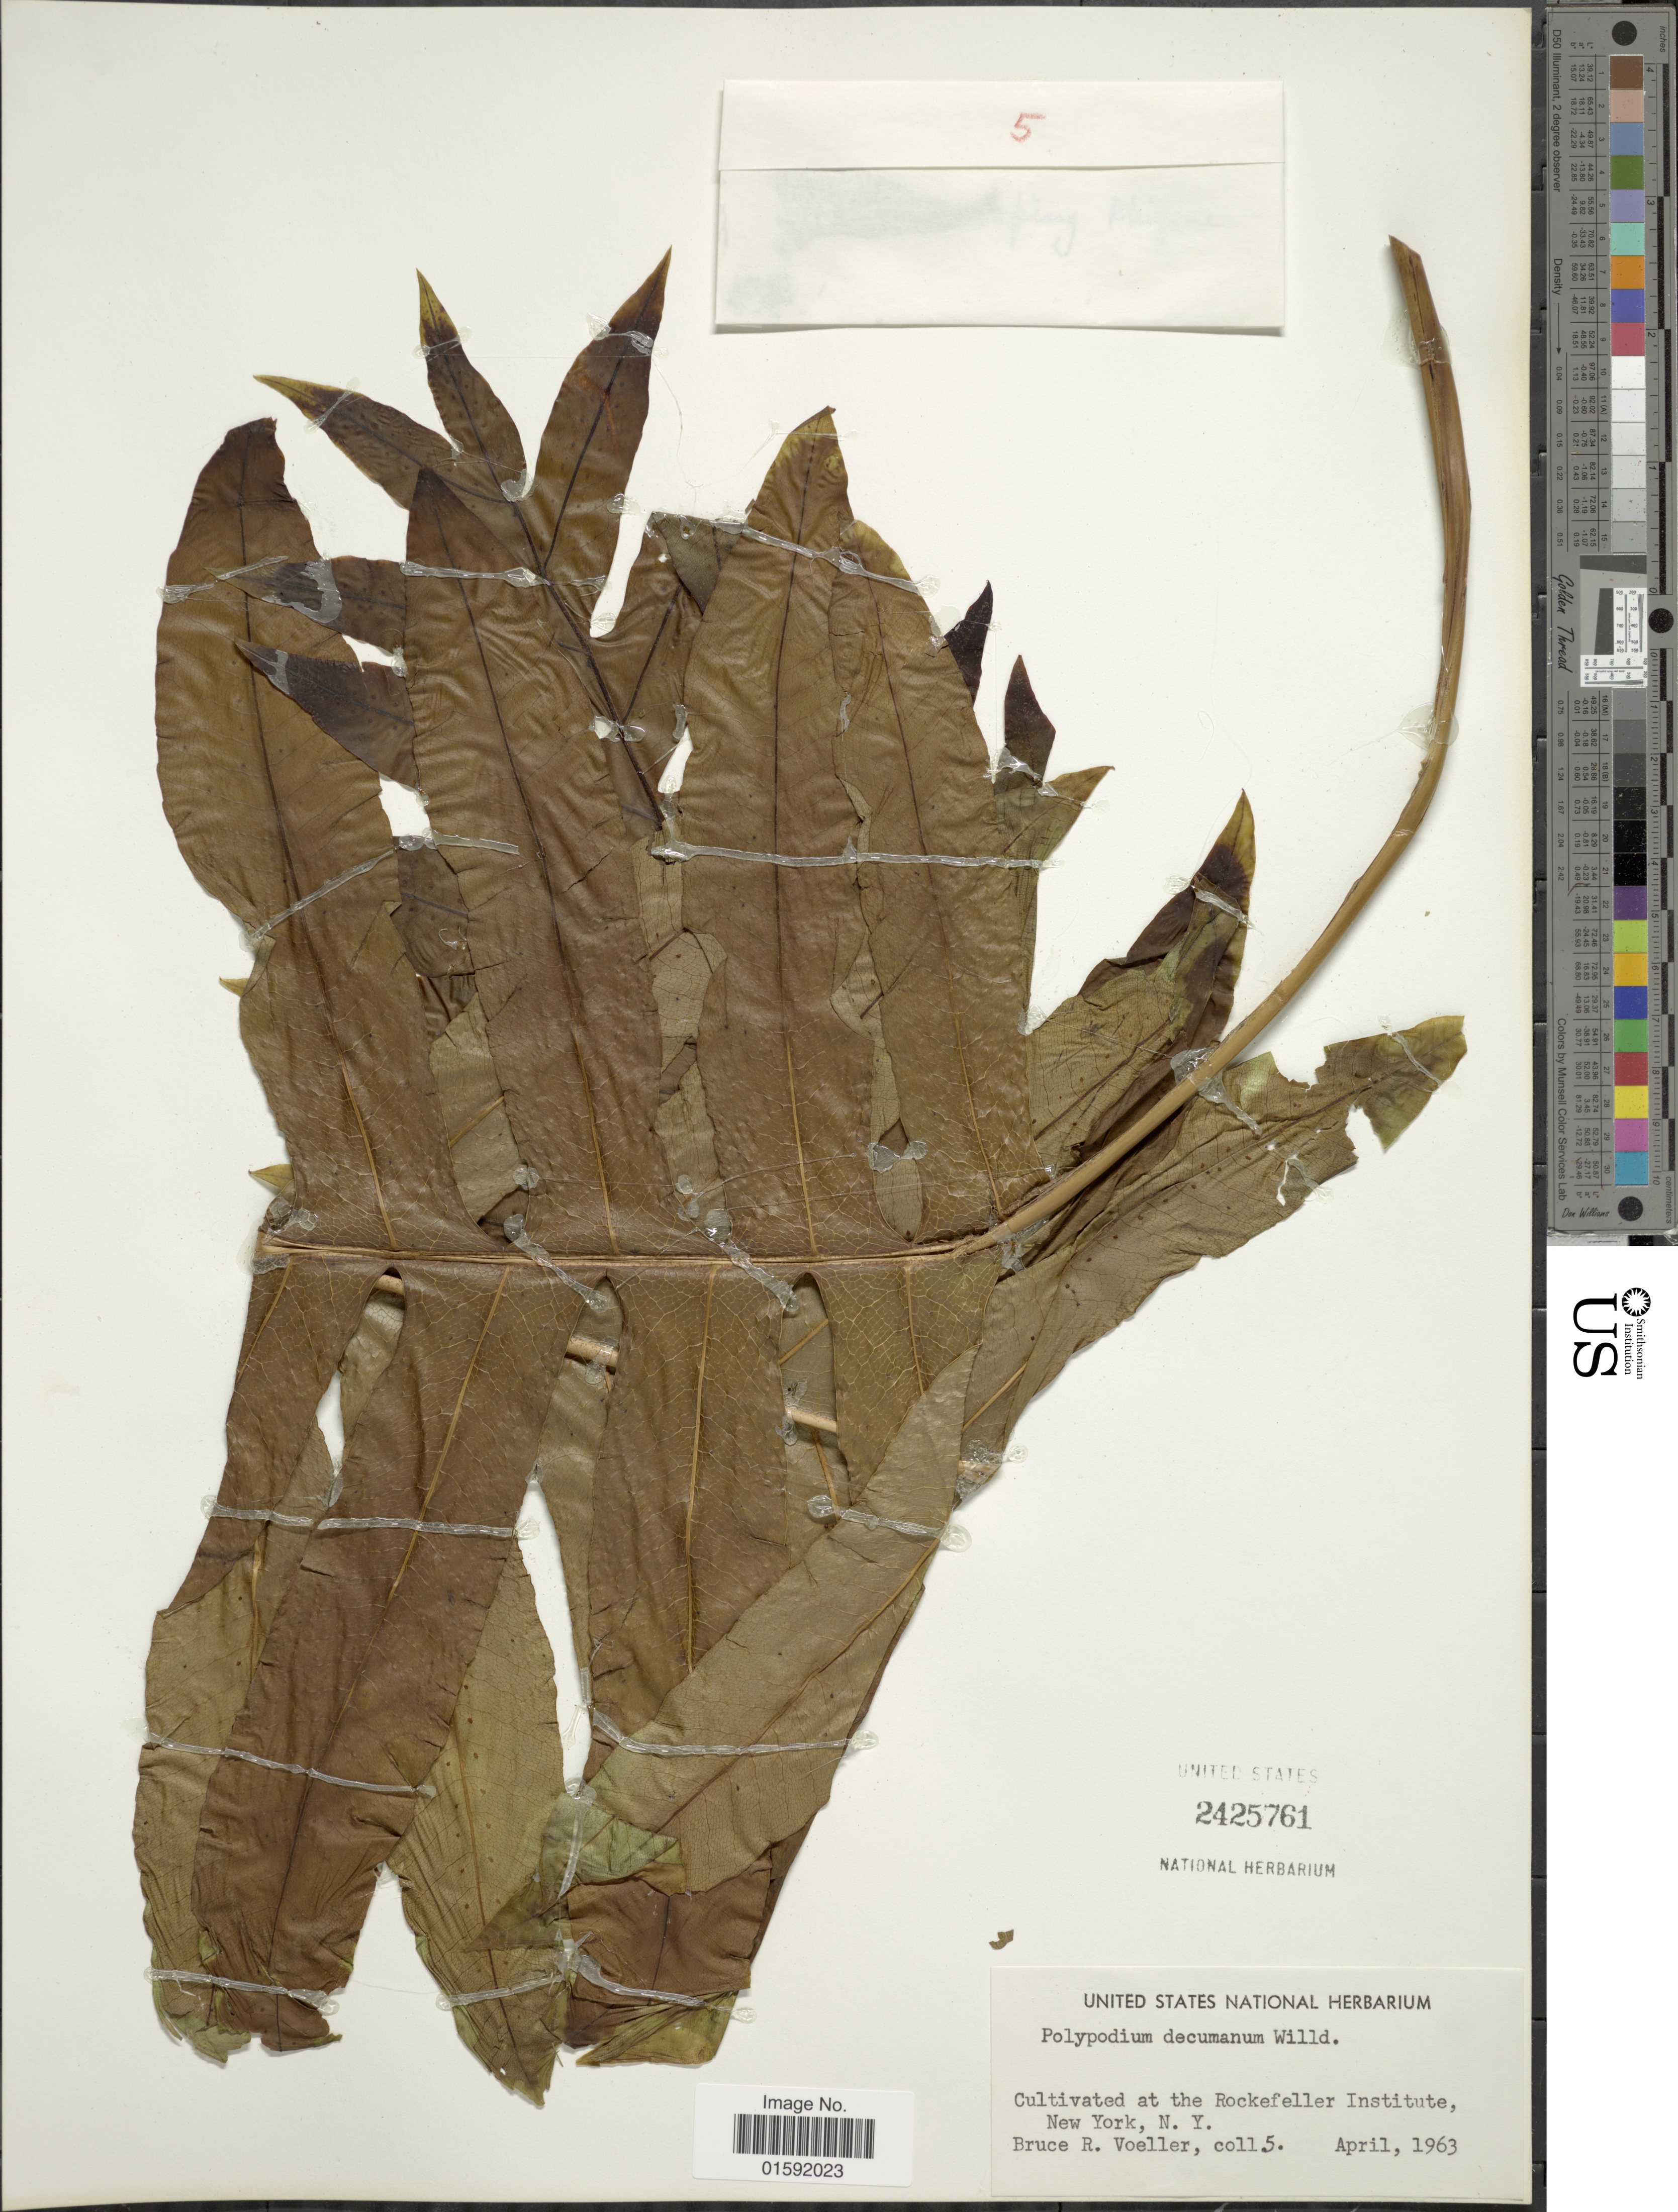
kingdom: Plantae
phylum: Tracheophyta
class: Polypodiopsida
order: Polypodiales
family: Polypodiaceae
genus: Phlebodium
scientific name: Phlebodium decumanum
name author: (Willd.) J. Sm.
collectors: B. Voeller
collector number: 5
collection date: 1963-04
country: United States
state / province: New York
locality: The Rockefeller Institute, New York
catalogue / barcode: US 2425761